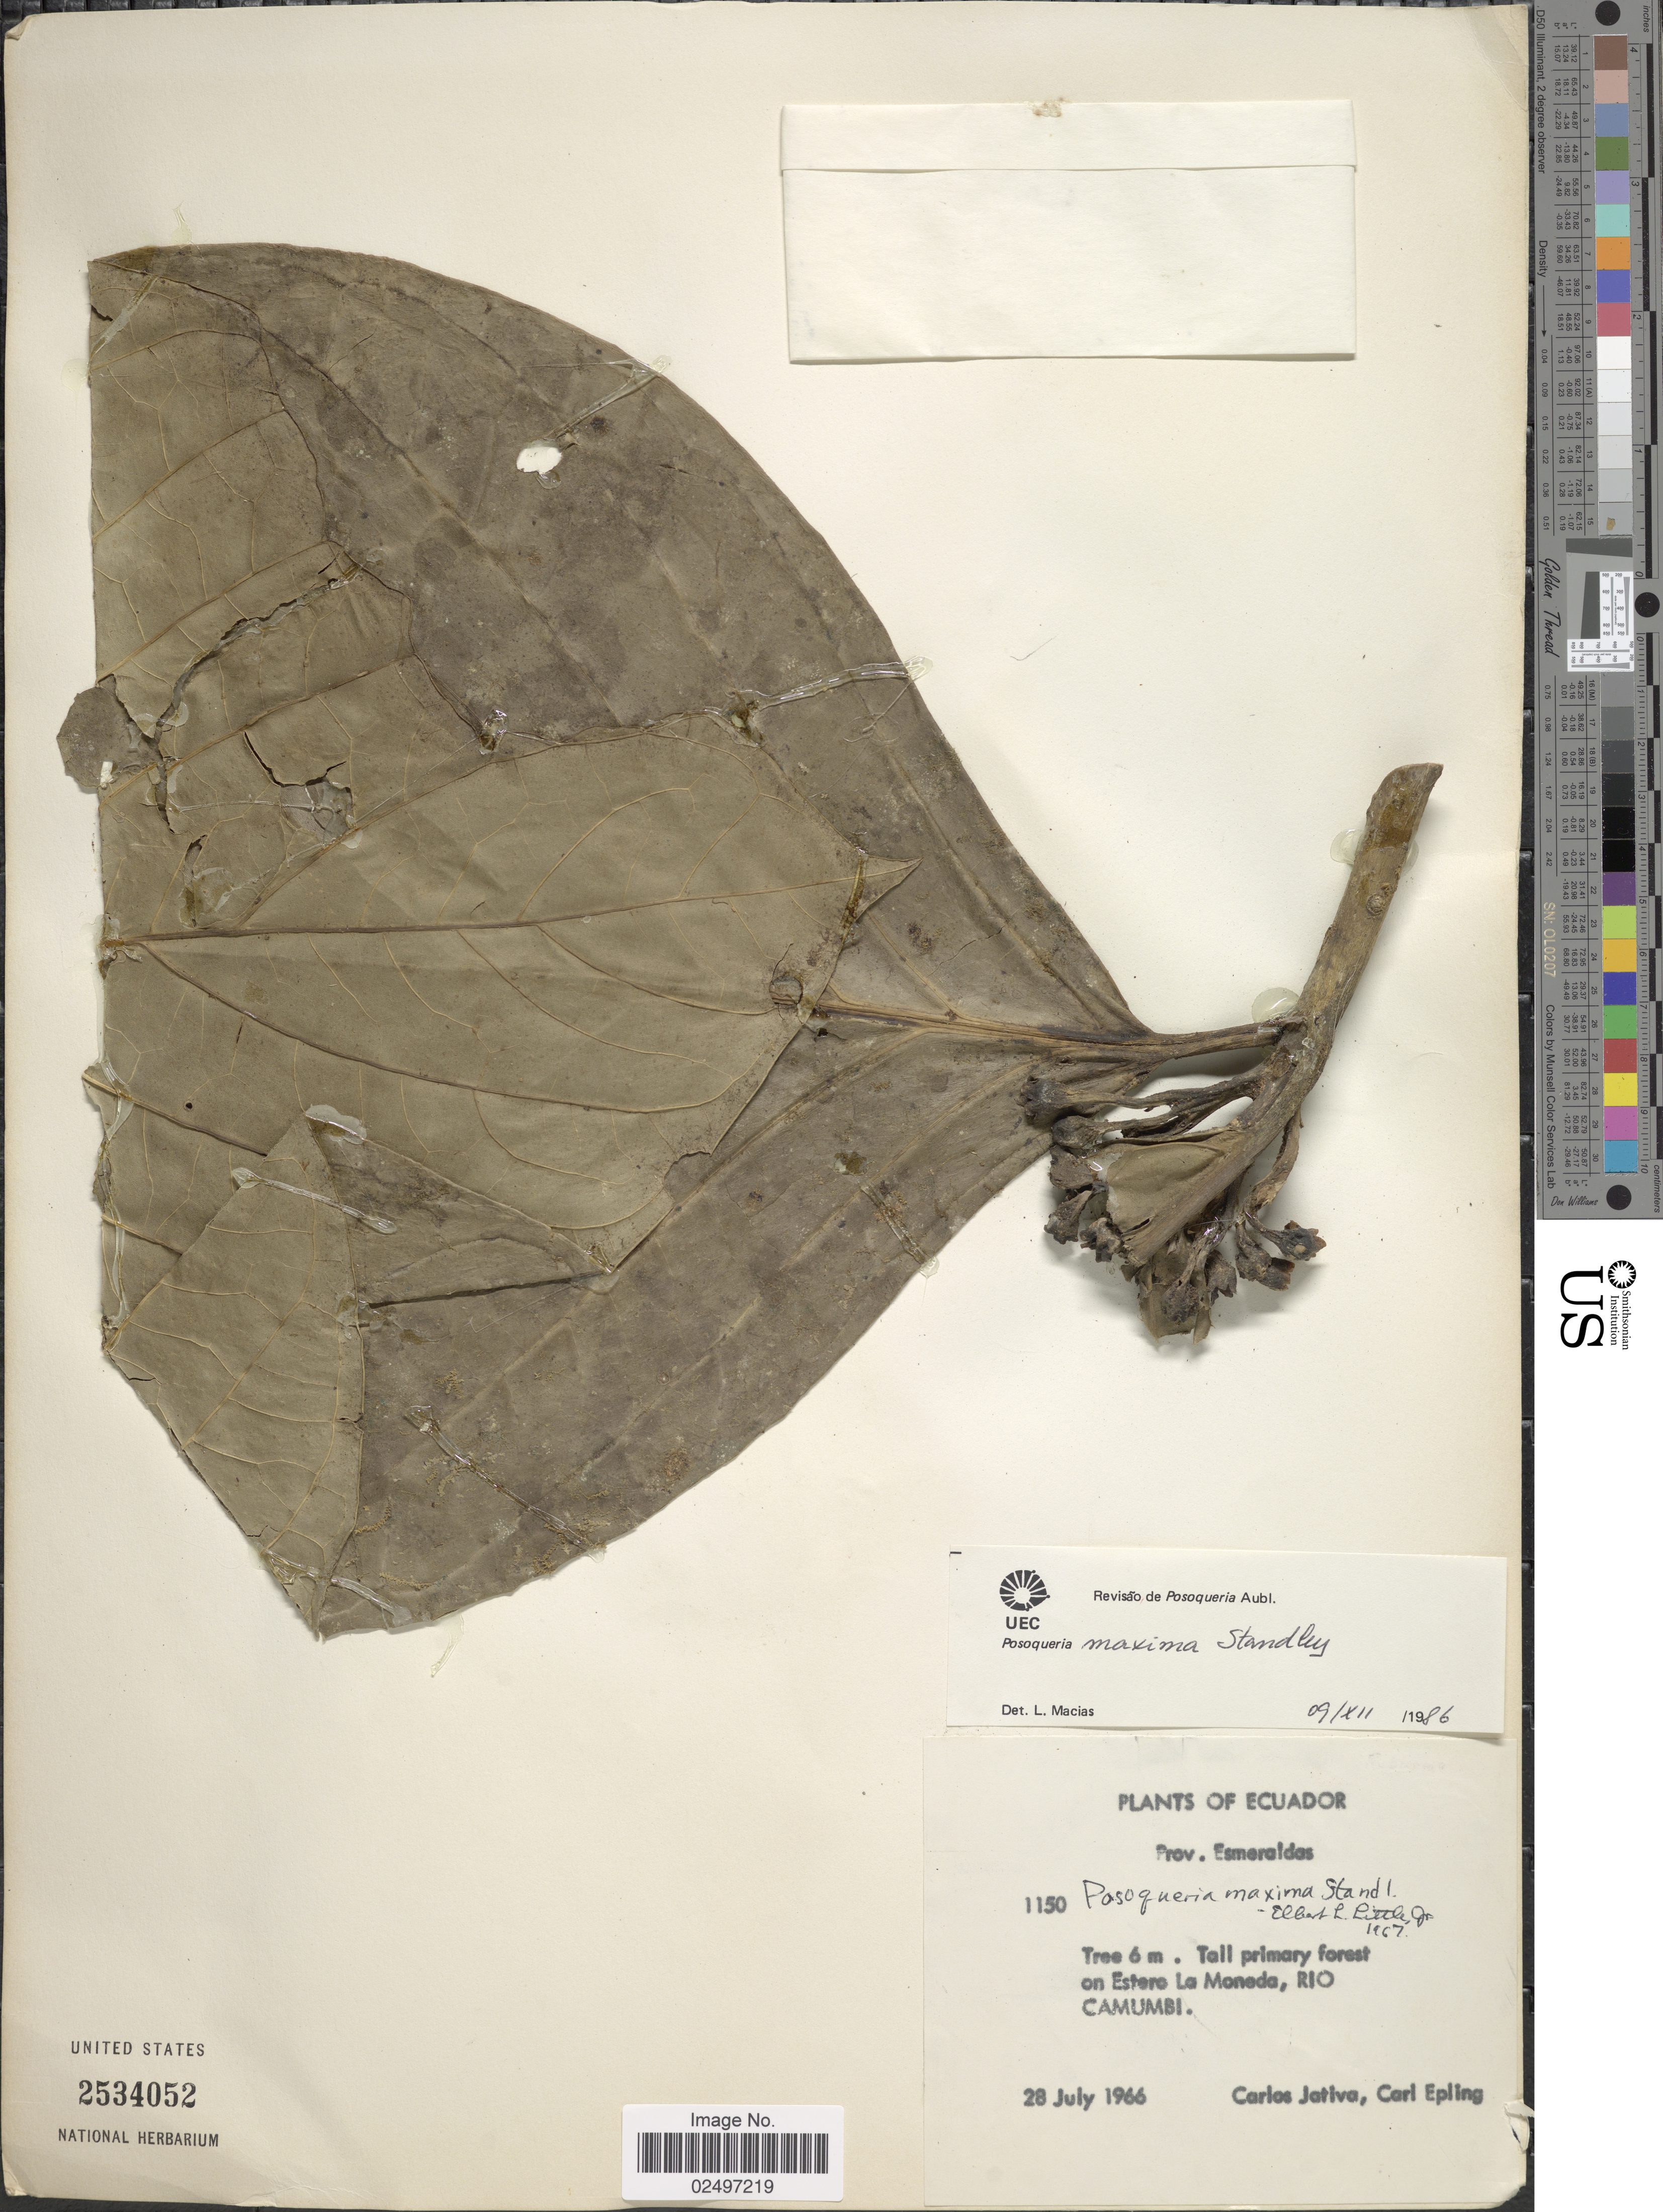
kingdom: Plantae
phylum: Tracheophyta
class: Magnoliopsida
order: Gentianales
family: Rubiaceae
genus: Posoqueria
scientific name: Posoqueria maxima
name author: Standl.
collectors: C. D. Játiva & C. C. Epling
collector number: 1150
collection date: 1966-07-28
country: Ecuador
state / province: Esmeraldas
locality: Prov. Esmeraldas, on Estera La Moneda, Rio Camumbi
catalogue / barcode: US 2534052